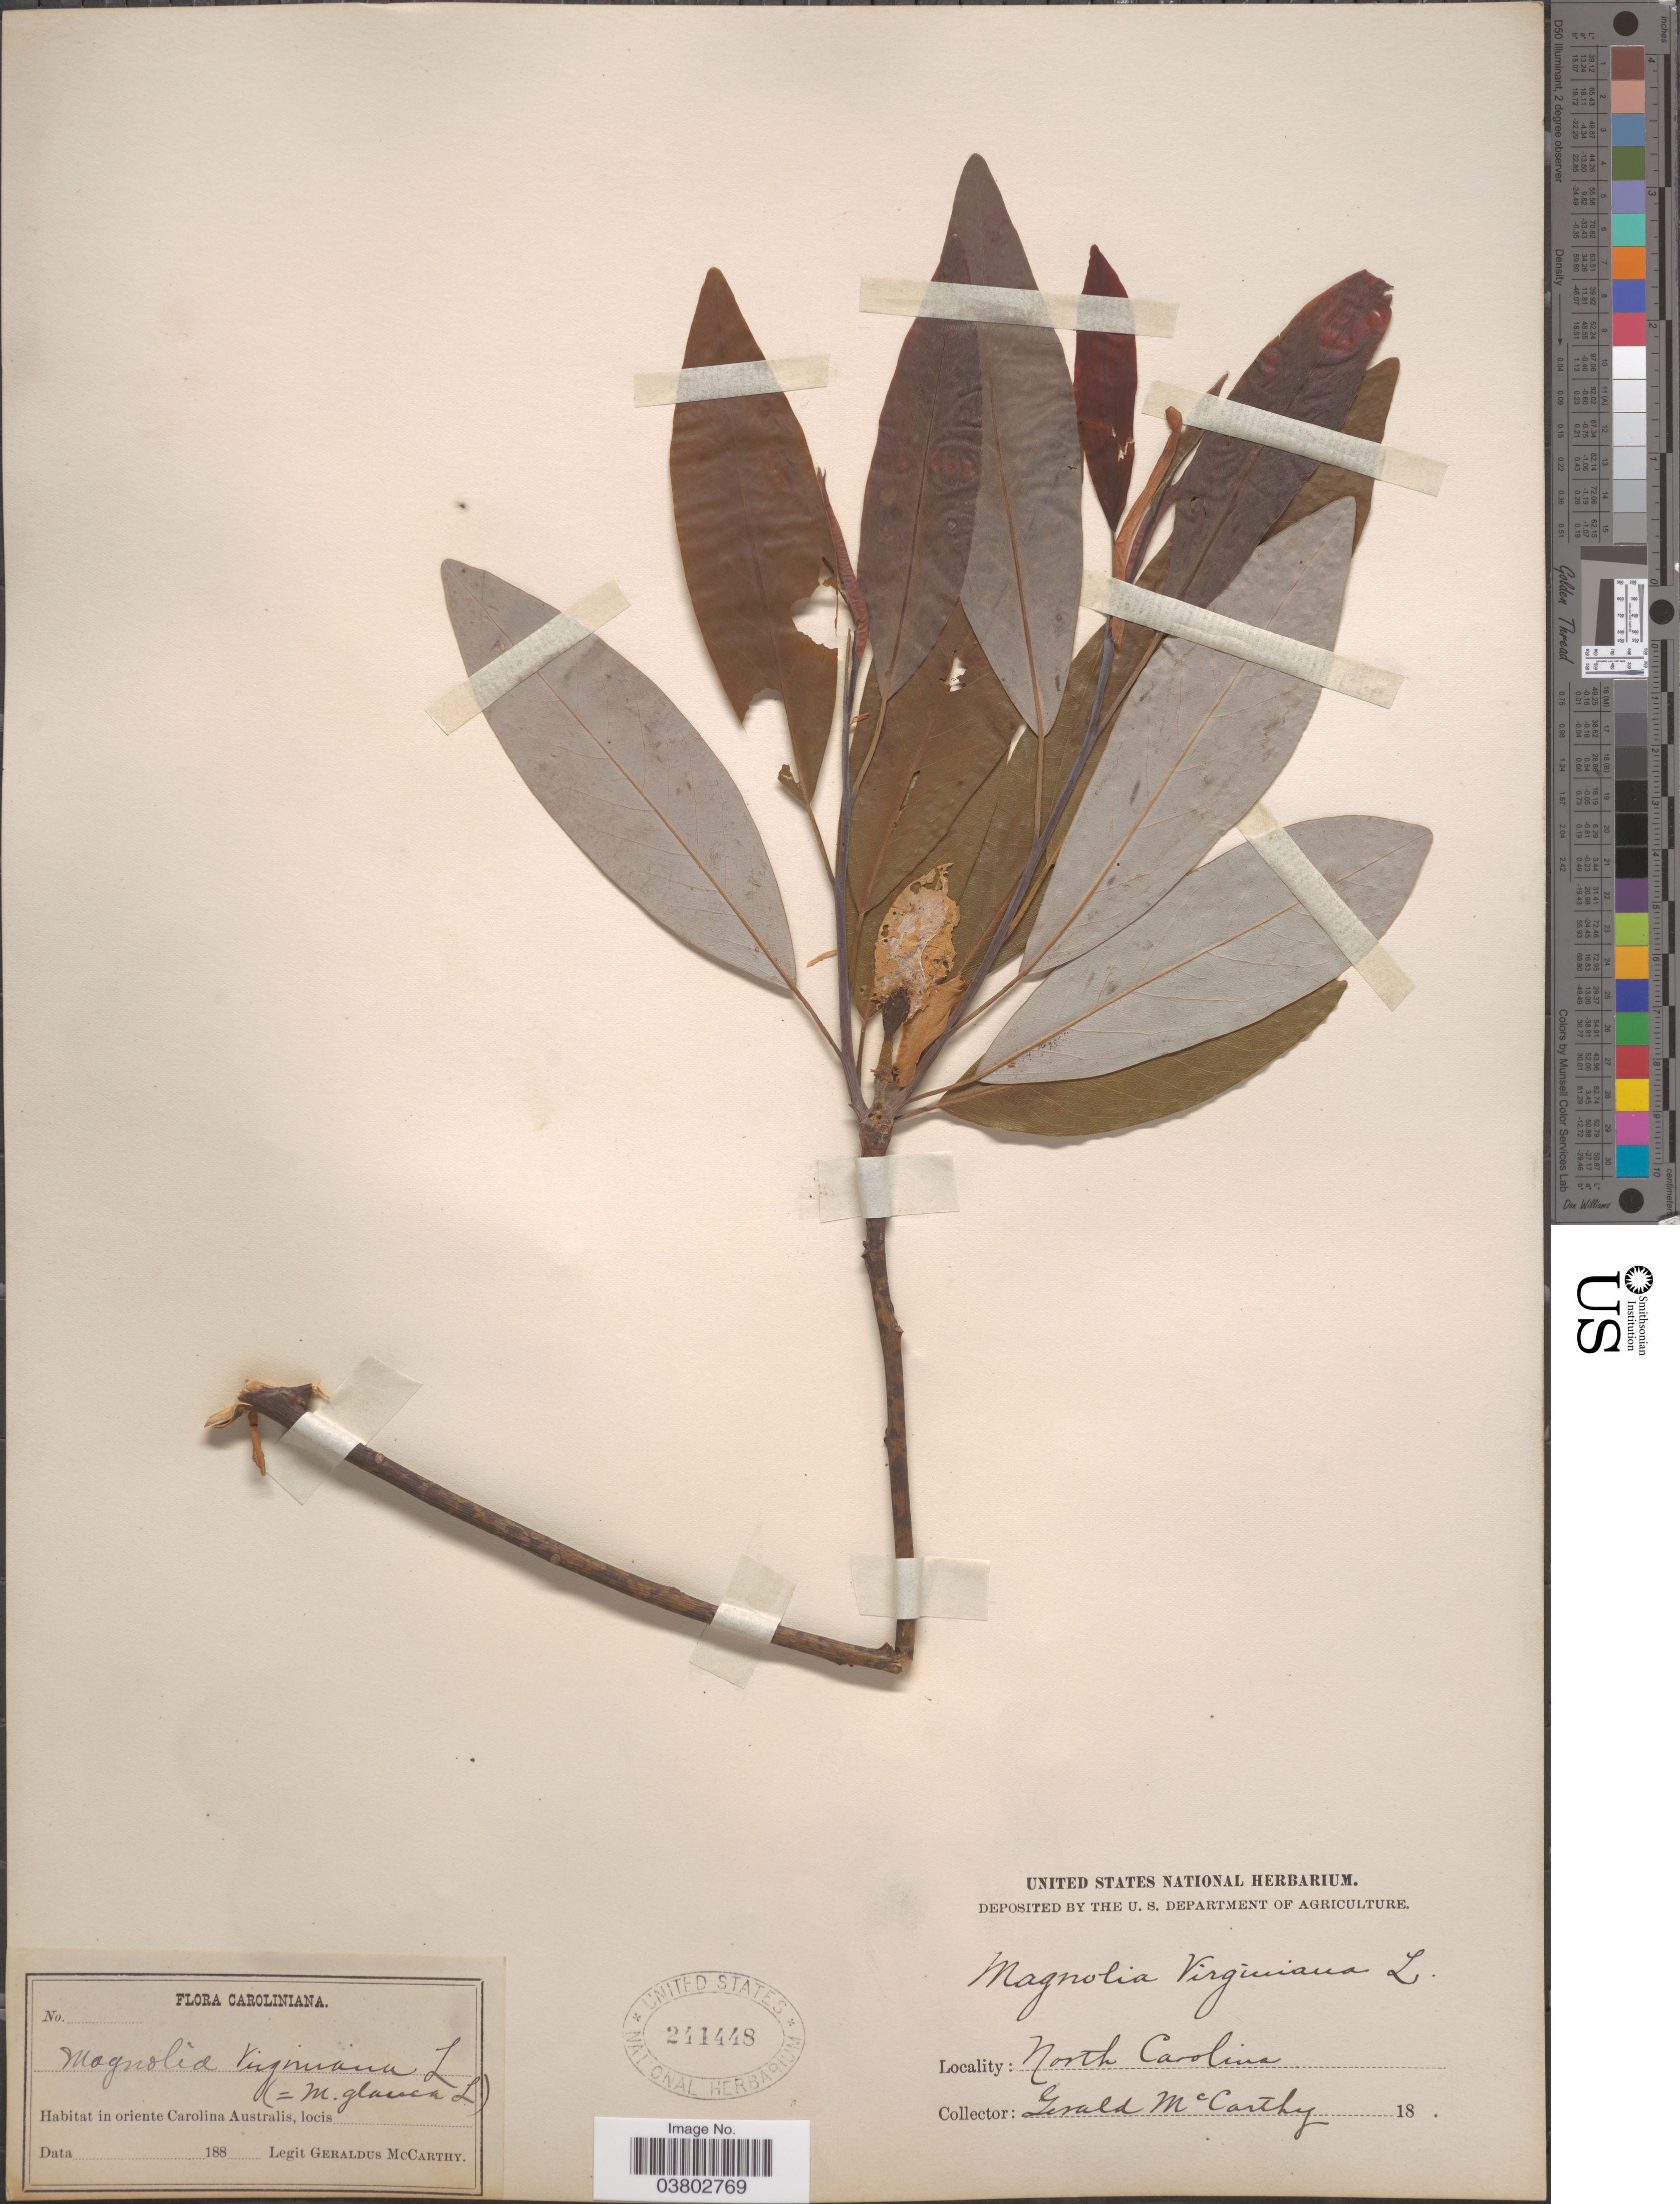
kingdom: Plantae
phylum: Tracheophyta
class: Magnoliopsida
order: Magnoliales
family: Magnoliaceae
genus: Magnolia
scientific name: Magnolia virginiana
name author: L.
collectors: M. McCarthy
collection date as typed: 188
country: United States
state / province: North Carolina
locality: Caroliniana. In oriente Carolina Australis.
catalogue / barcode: US 211448